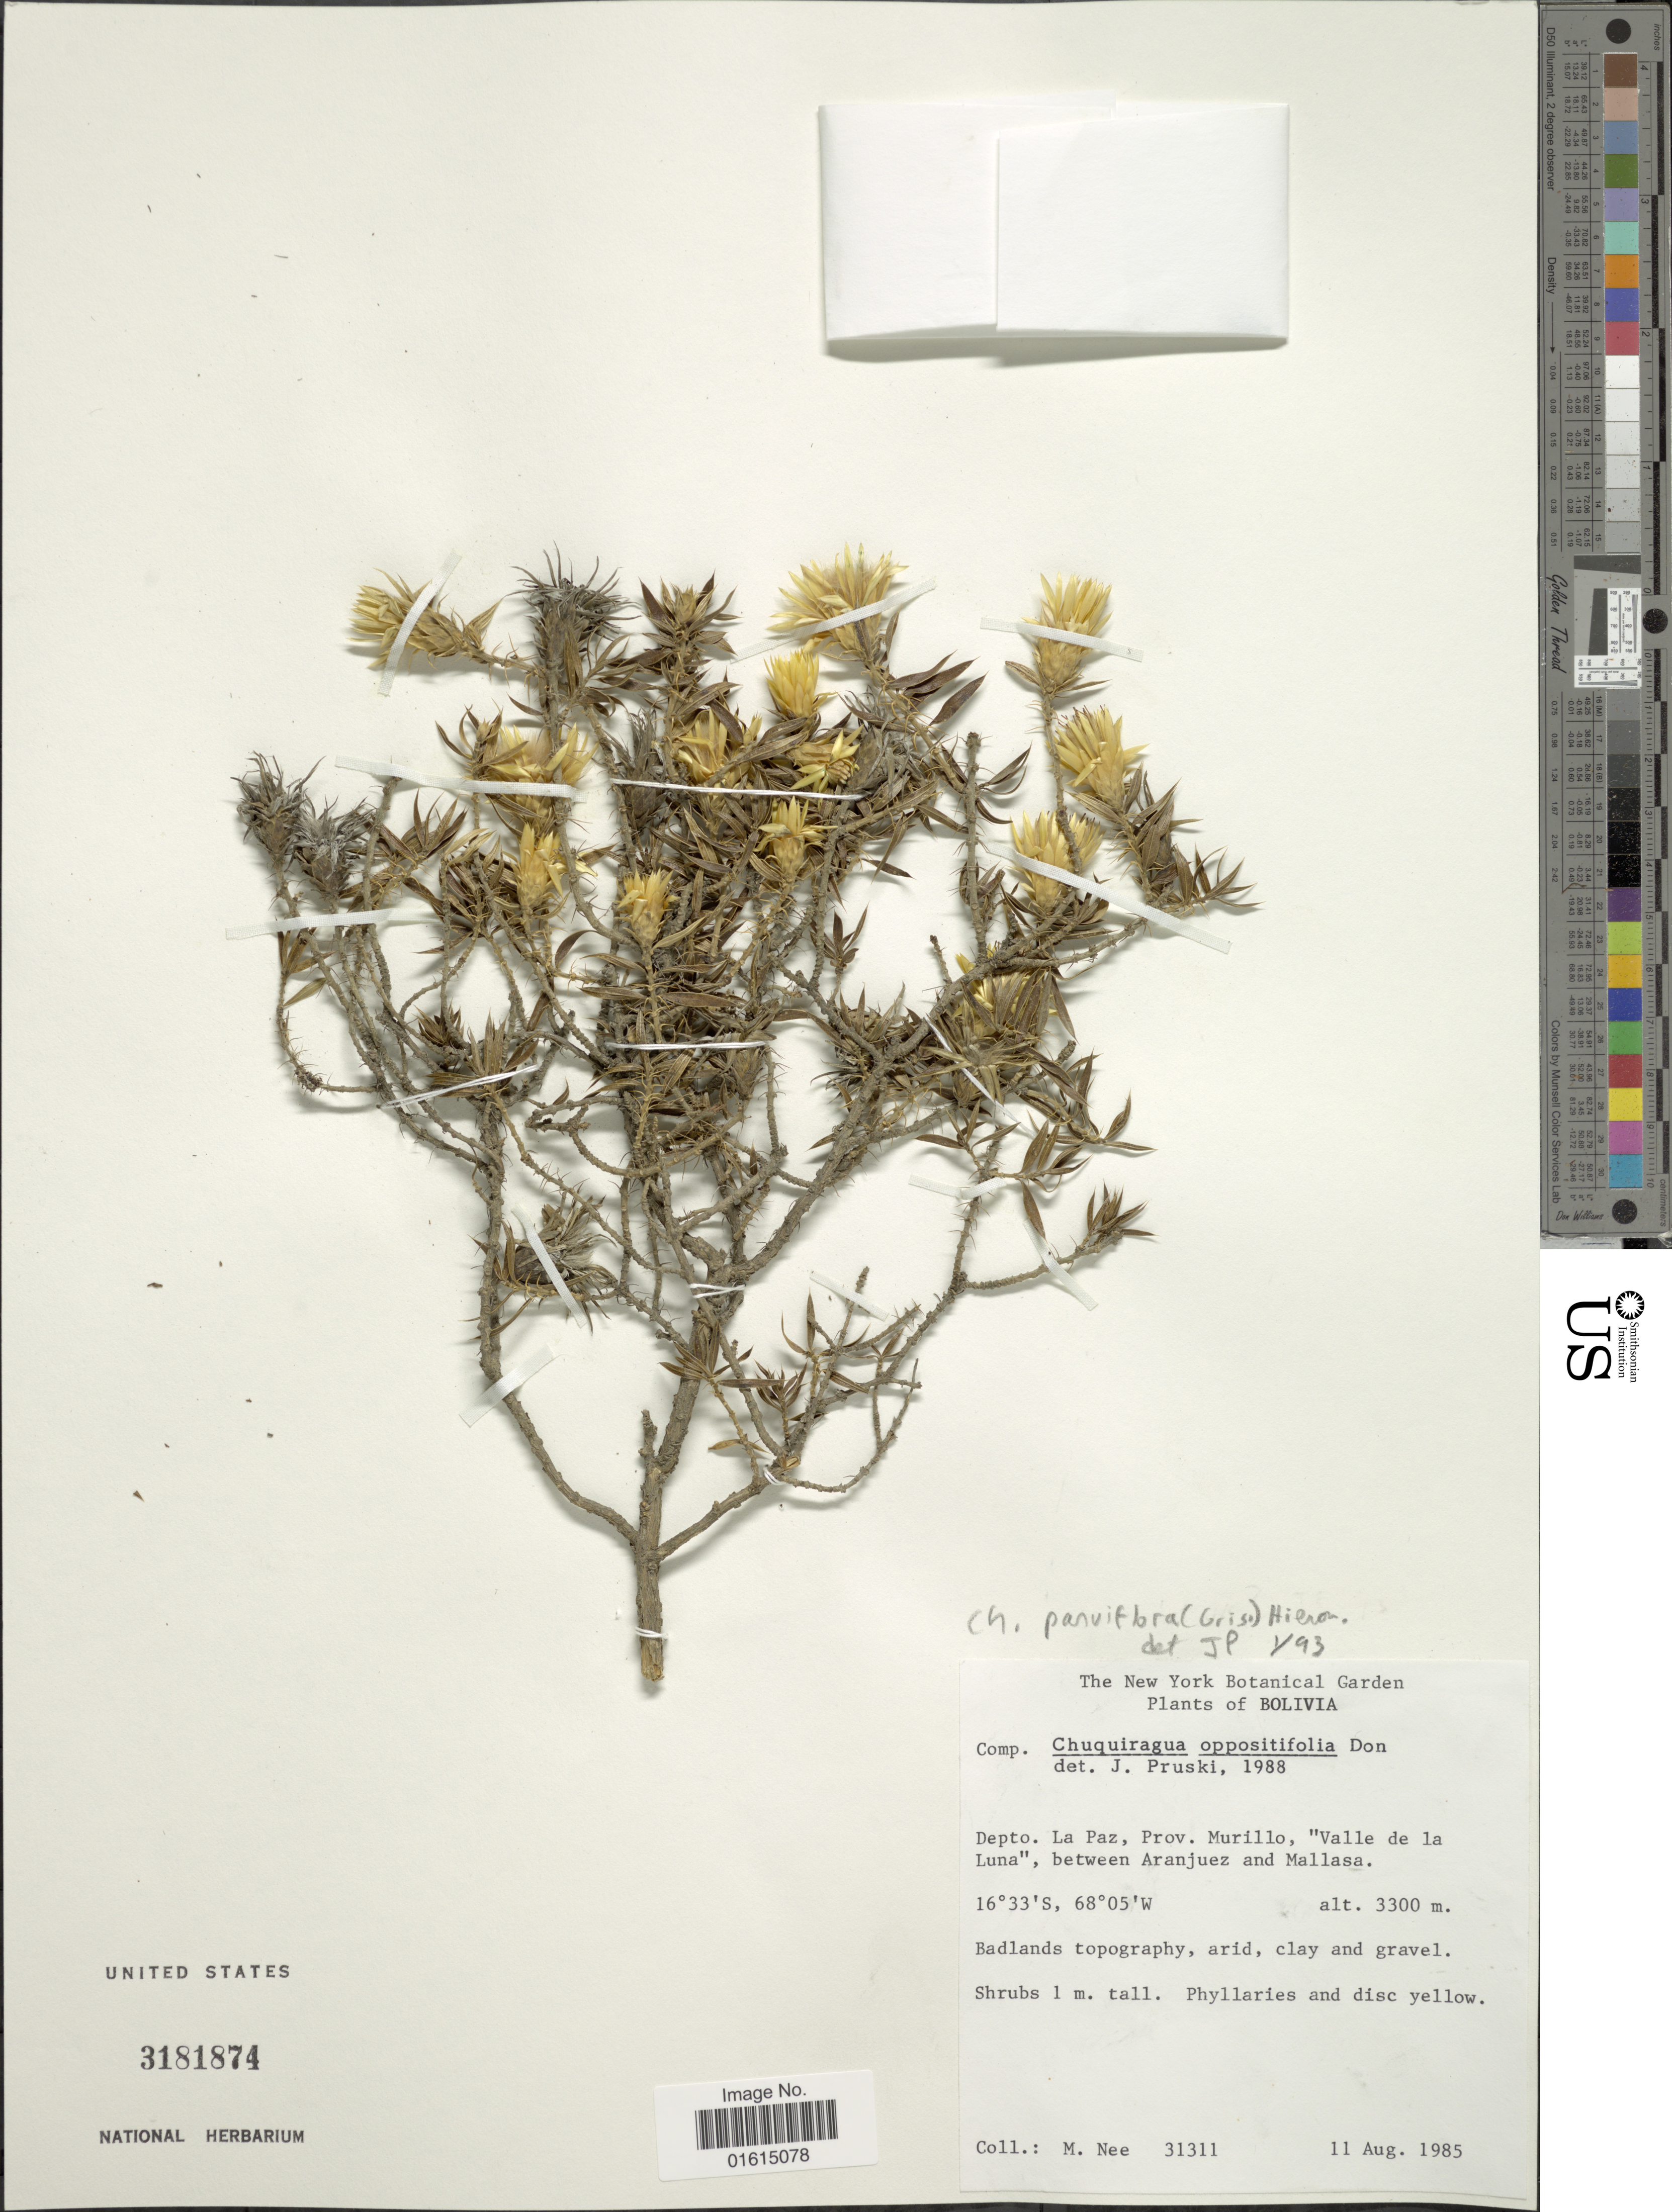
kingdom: Plantae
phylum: Tracheophyta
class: Magnoliopsida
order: Asterales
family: Asteraceae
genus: Chuquiraga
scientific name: Chuquiraga parviflora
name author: (Griseb.) Hieron.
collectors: M. Nee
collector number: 31311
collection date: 1985-08-11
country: Bolivia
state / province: La Paz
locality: Depto. La Paz, Prov. Murillo, Valle de la Luna, between Aranjuez and Mallasa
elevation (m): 3300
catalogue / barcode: US 3181874